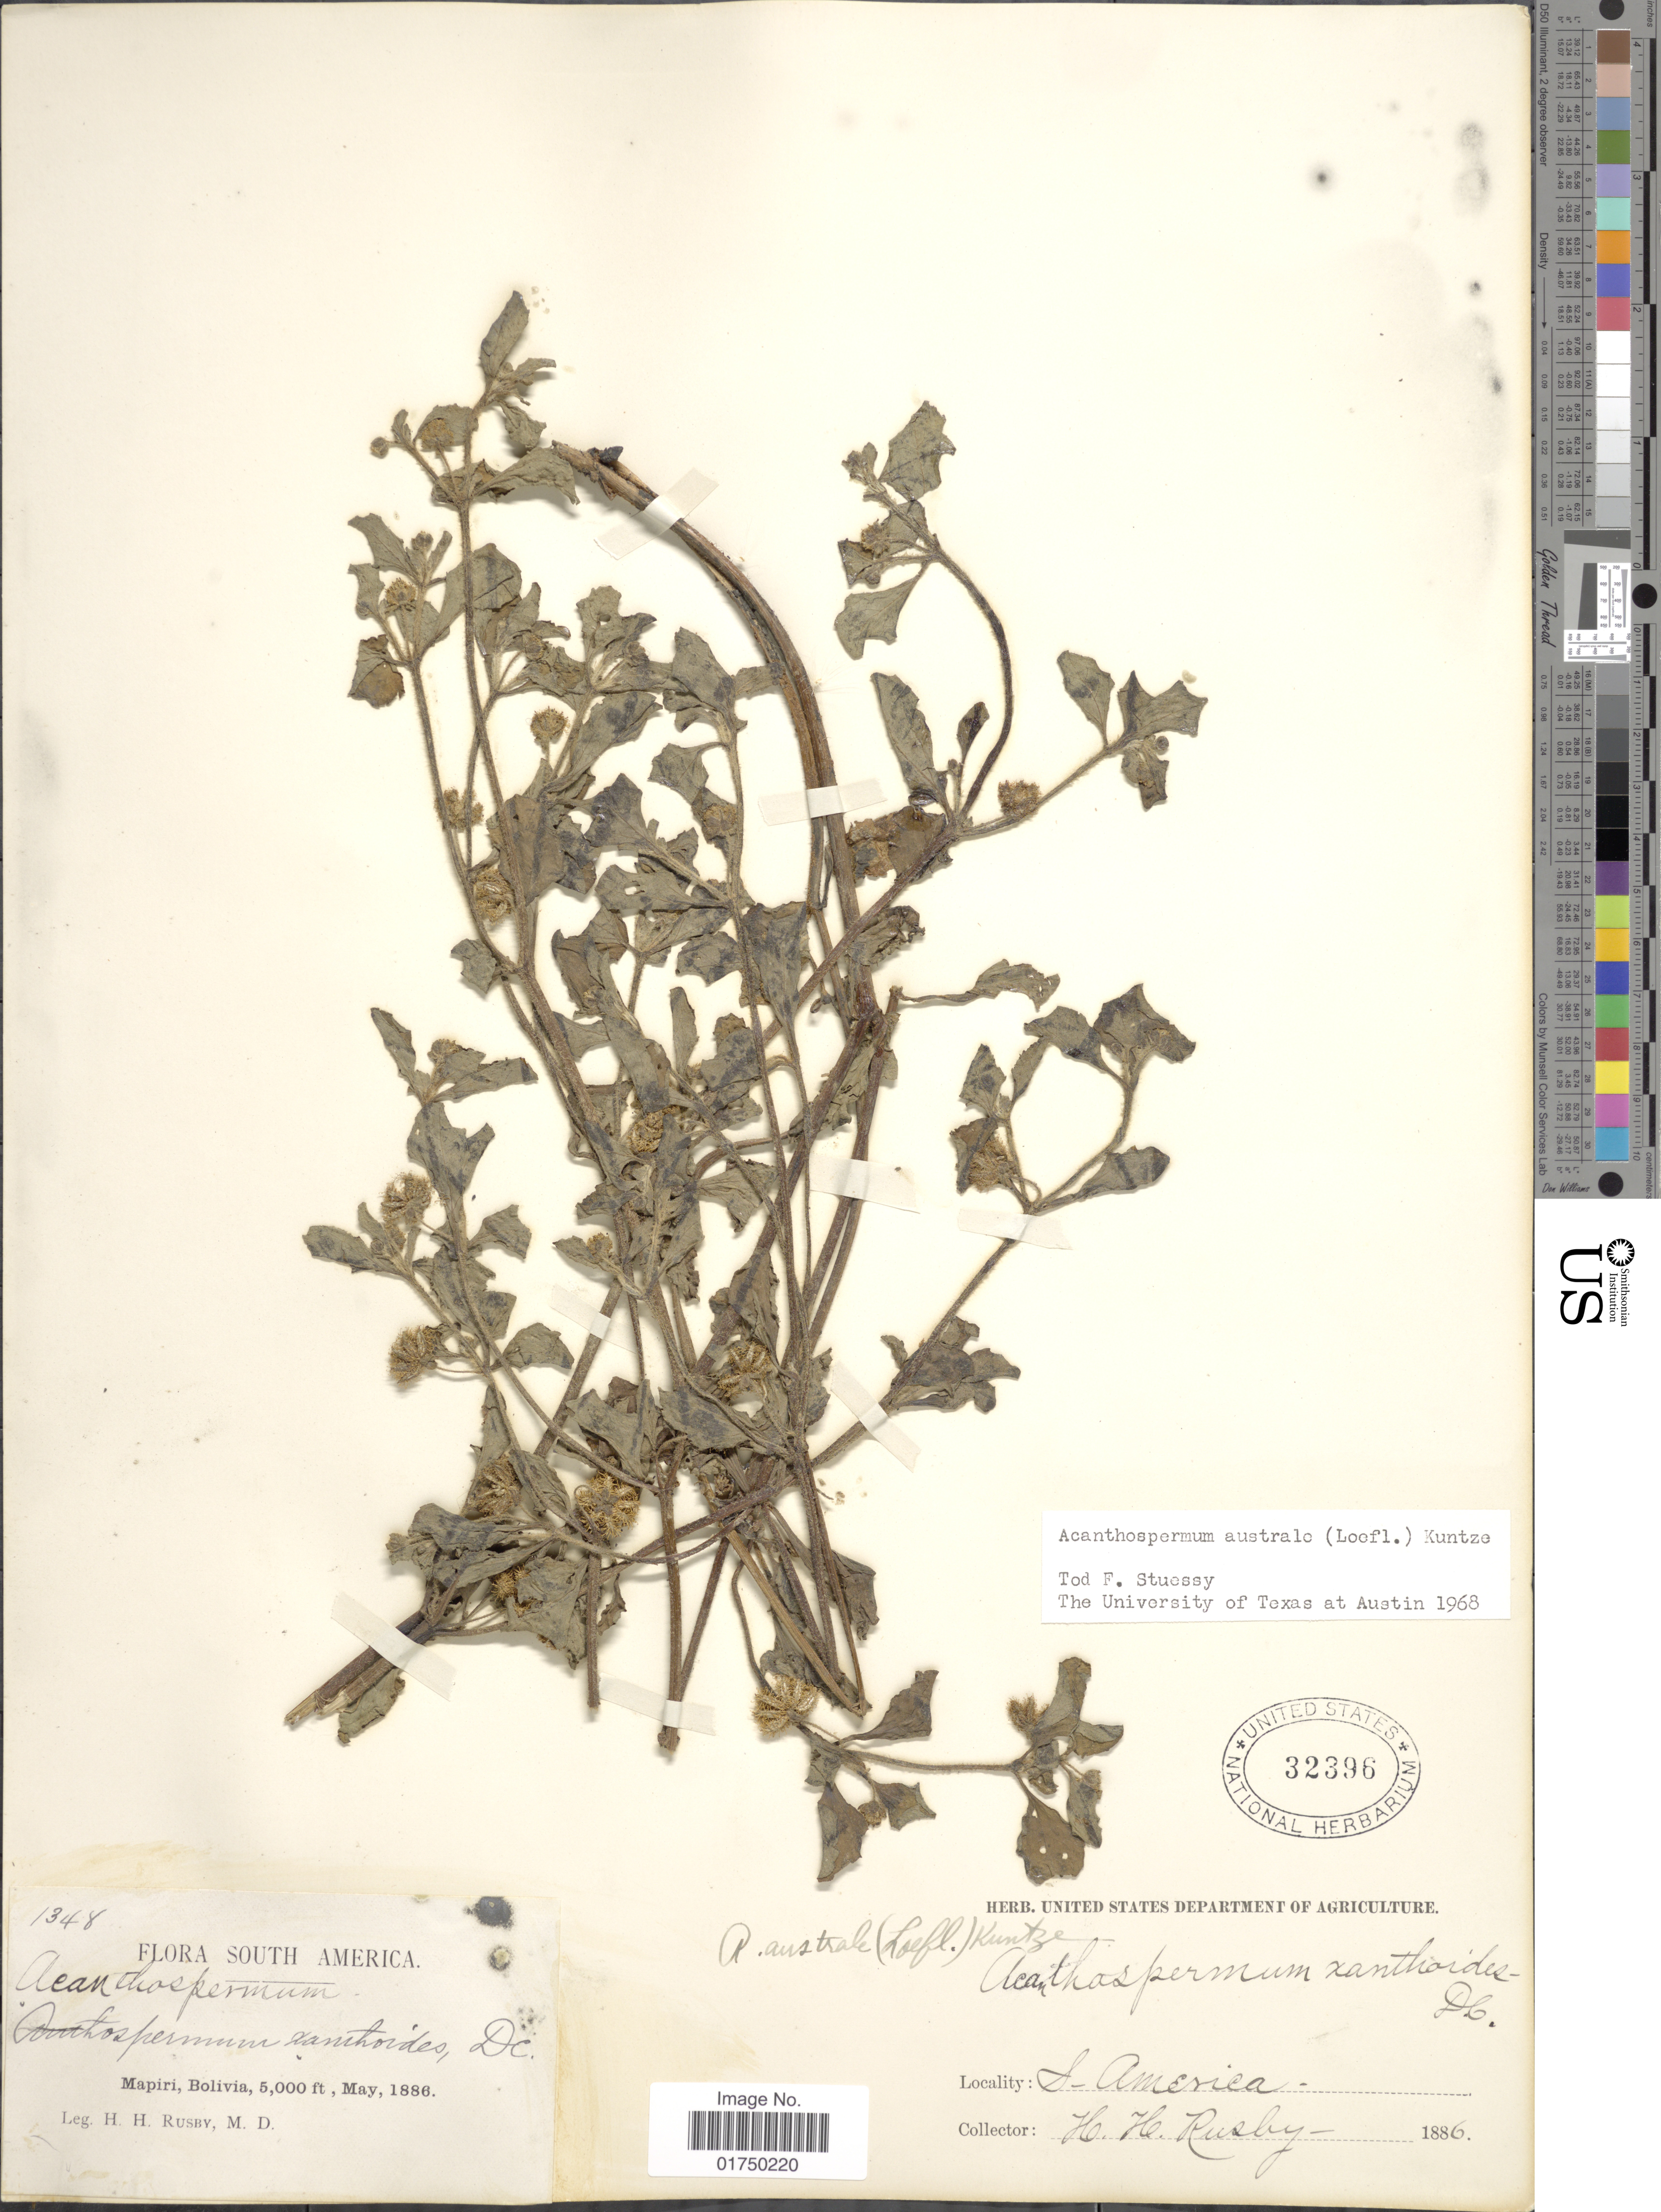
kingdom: Plantae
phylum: Tracheophyta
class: Magnoliopsida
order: Asterales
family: Asteraceae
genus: Acanthospermum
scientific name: Acanthospermum australe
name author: (Loefl.) Kuntze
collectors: H. H. Rusby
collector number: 1348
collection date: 1886-05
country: Bolivia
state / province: La Páz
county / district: Larecaja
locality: Mapiri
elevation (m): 1524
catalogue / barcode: US 32396